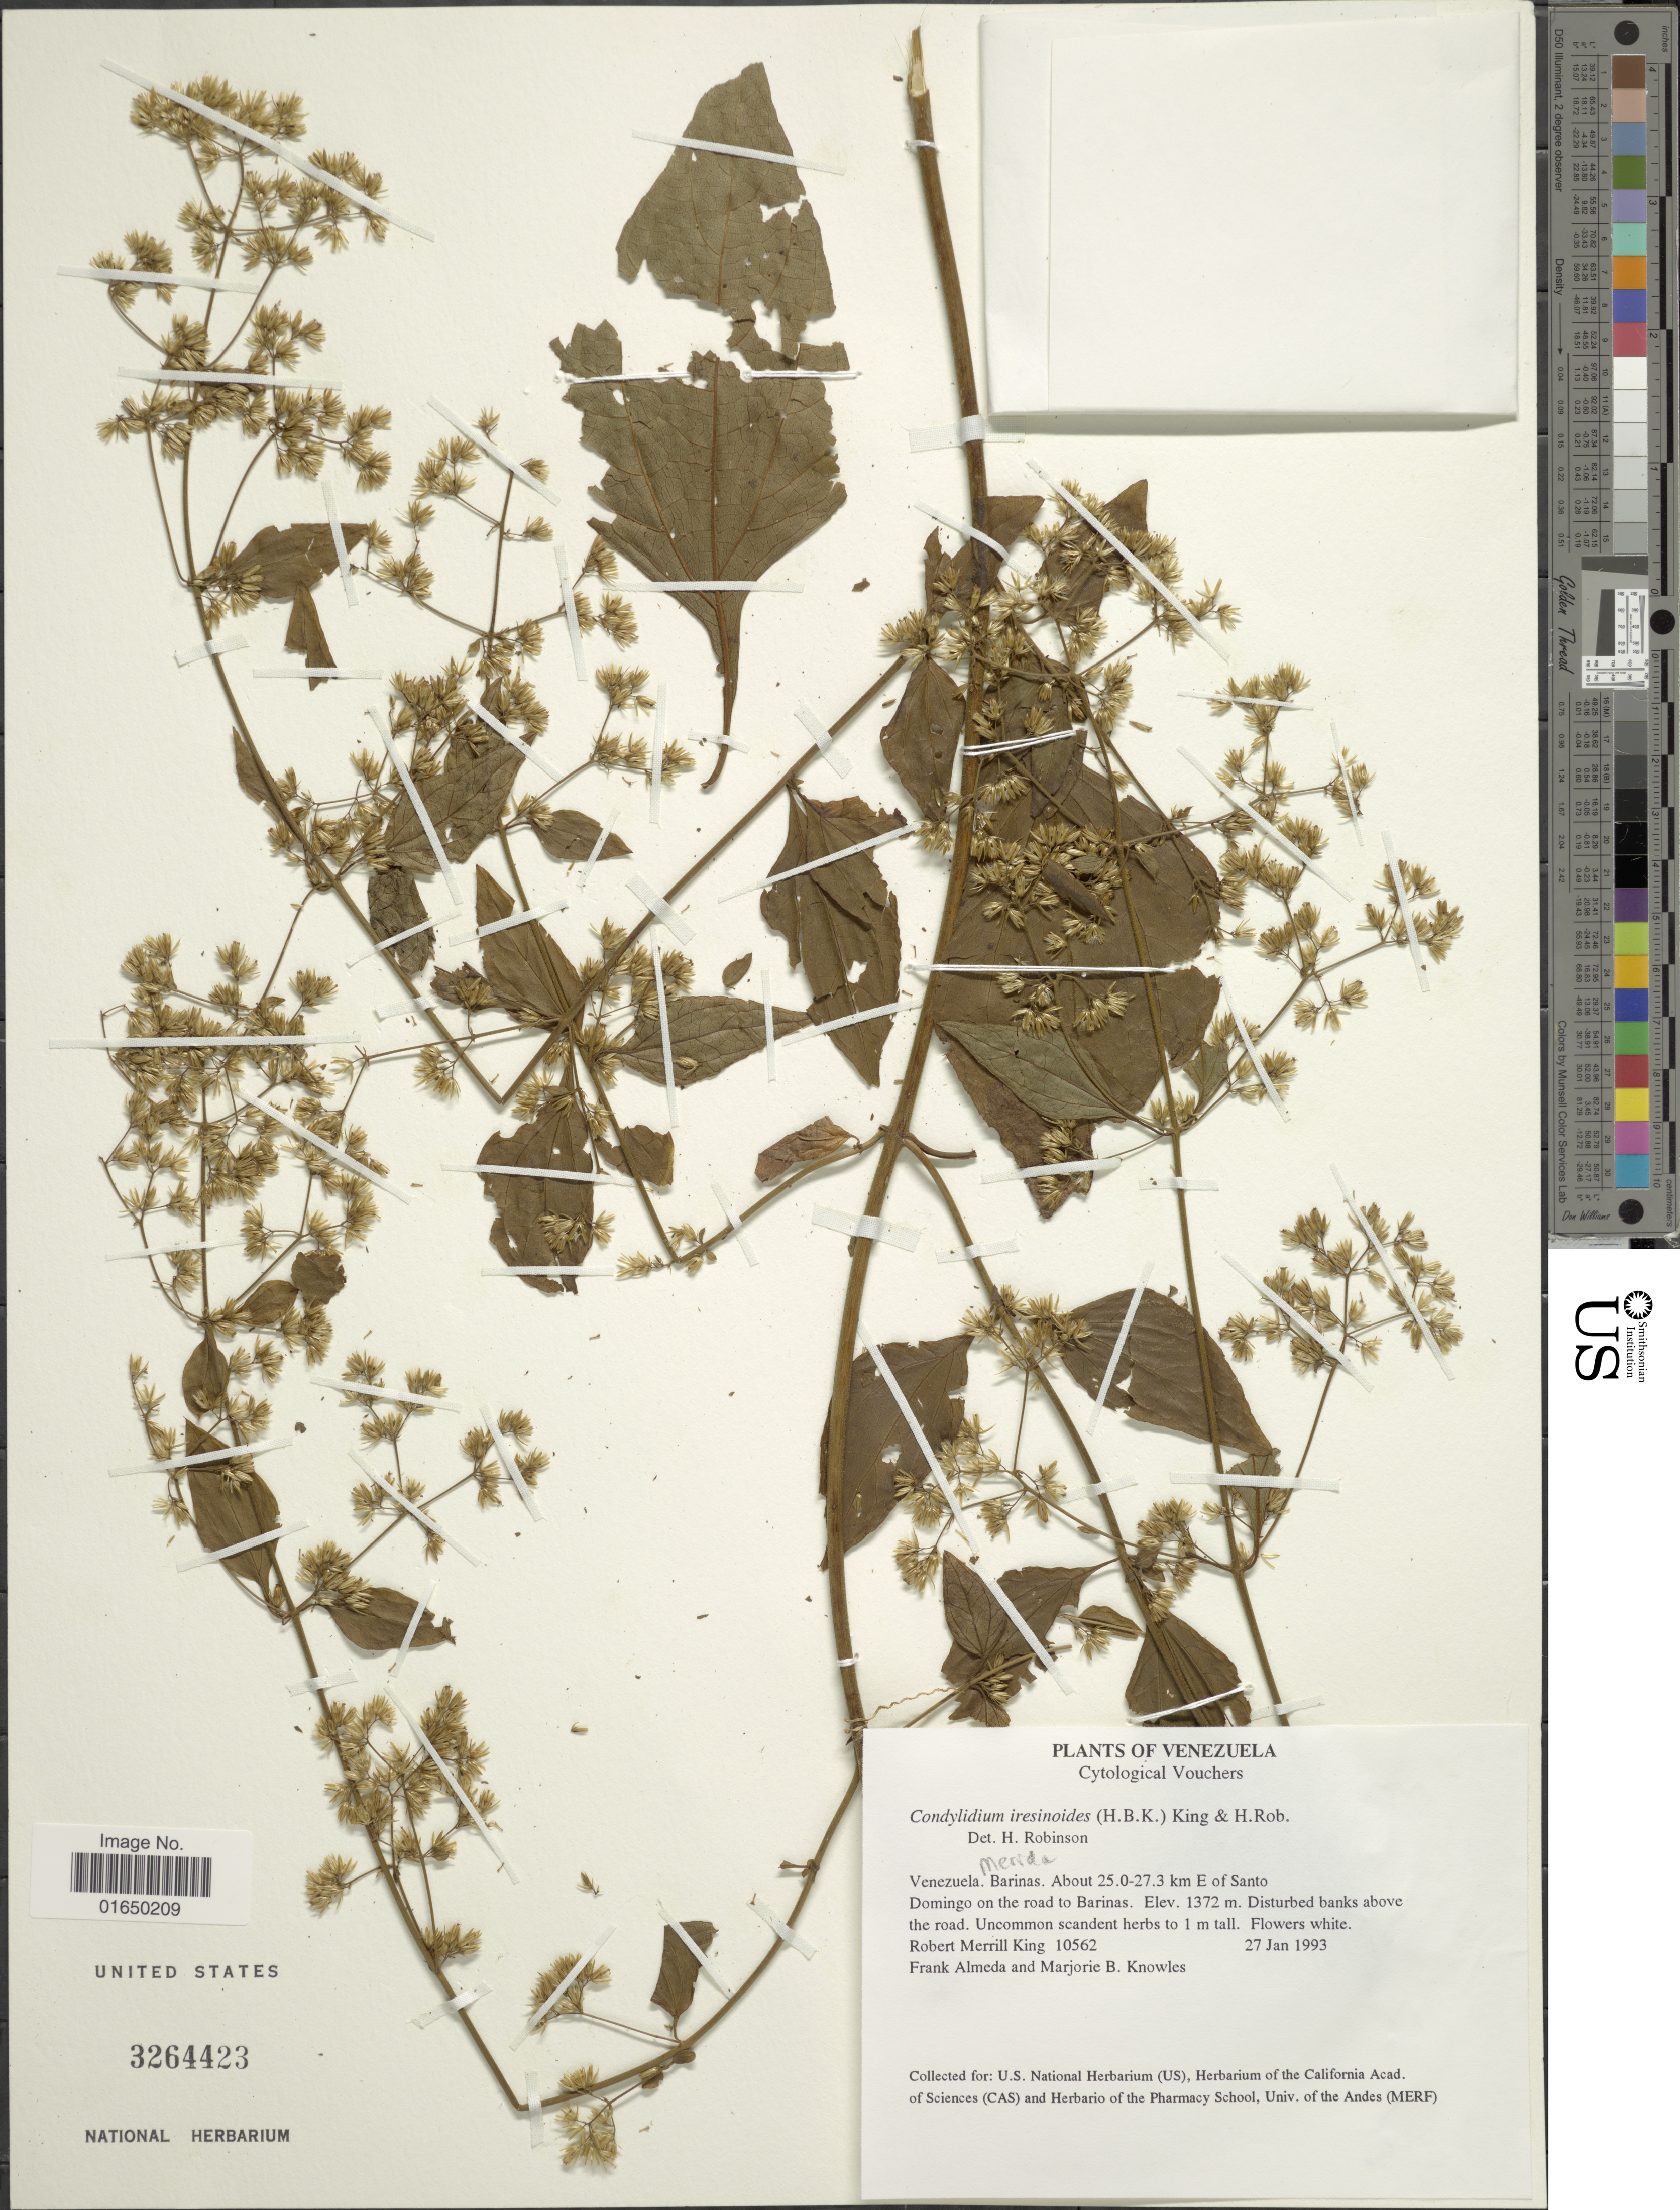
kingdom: Plantae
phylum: Tracheophyta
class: Magnoliopsida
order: Asterales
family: Asteraceae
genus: Condylidium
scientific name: Condylidium iresinoides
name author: (Kunth) R.M. King & H. Rob.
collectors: R. M. King, F. Almeda & M. B. Knowles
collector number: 10562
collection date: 1993-01-27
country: Venezuela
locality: Merida. Barinas. About 25.0-27.3 km E of Santo Domingo on the road to Barinas. Disturbed banks above the road.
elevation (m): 1372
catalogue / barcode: US 3264423